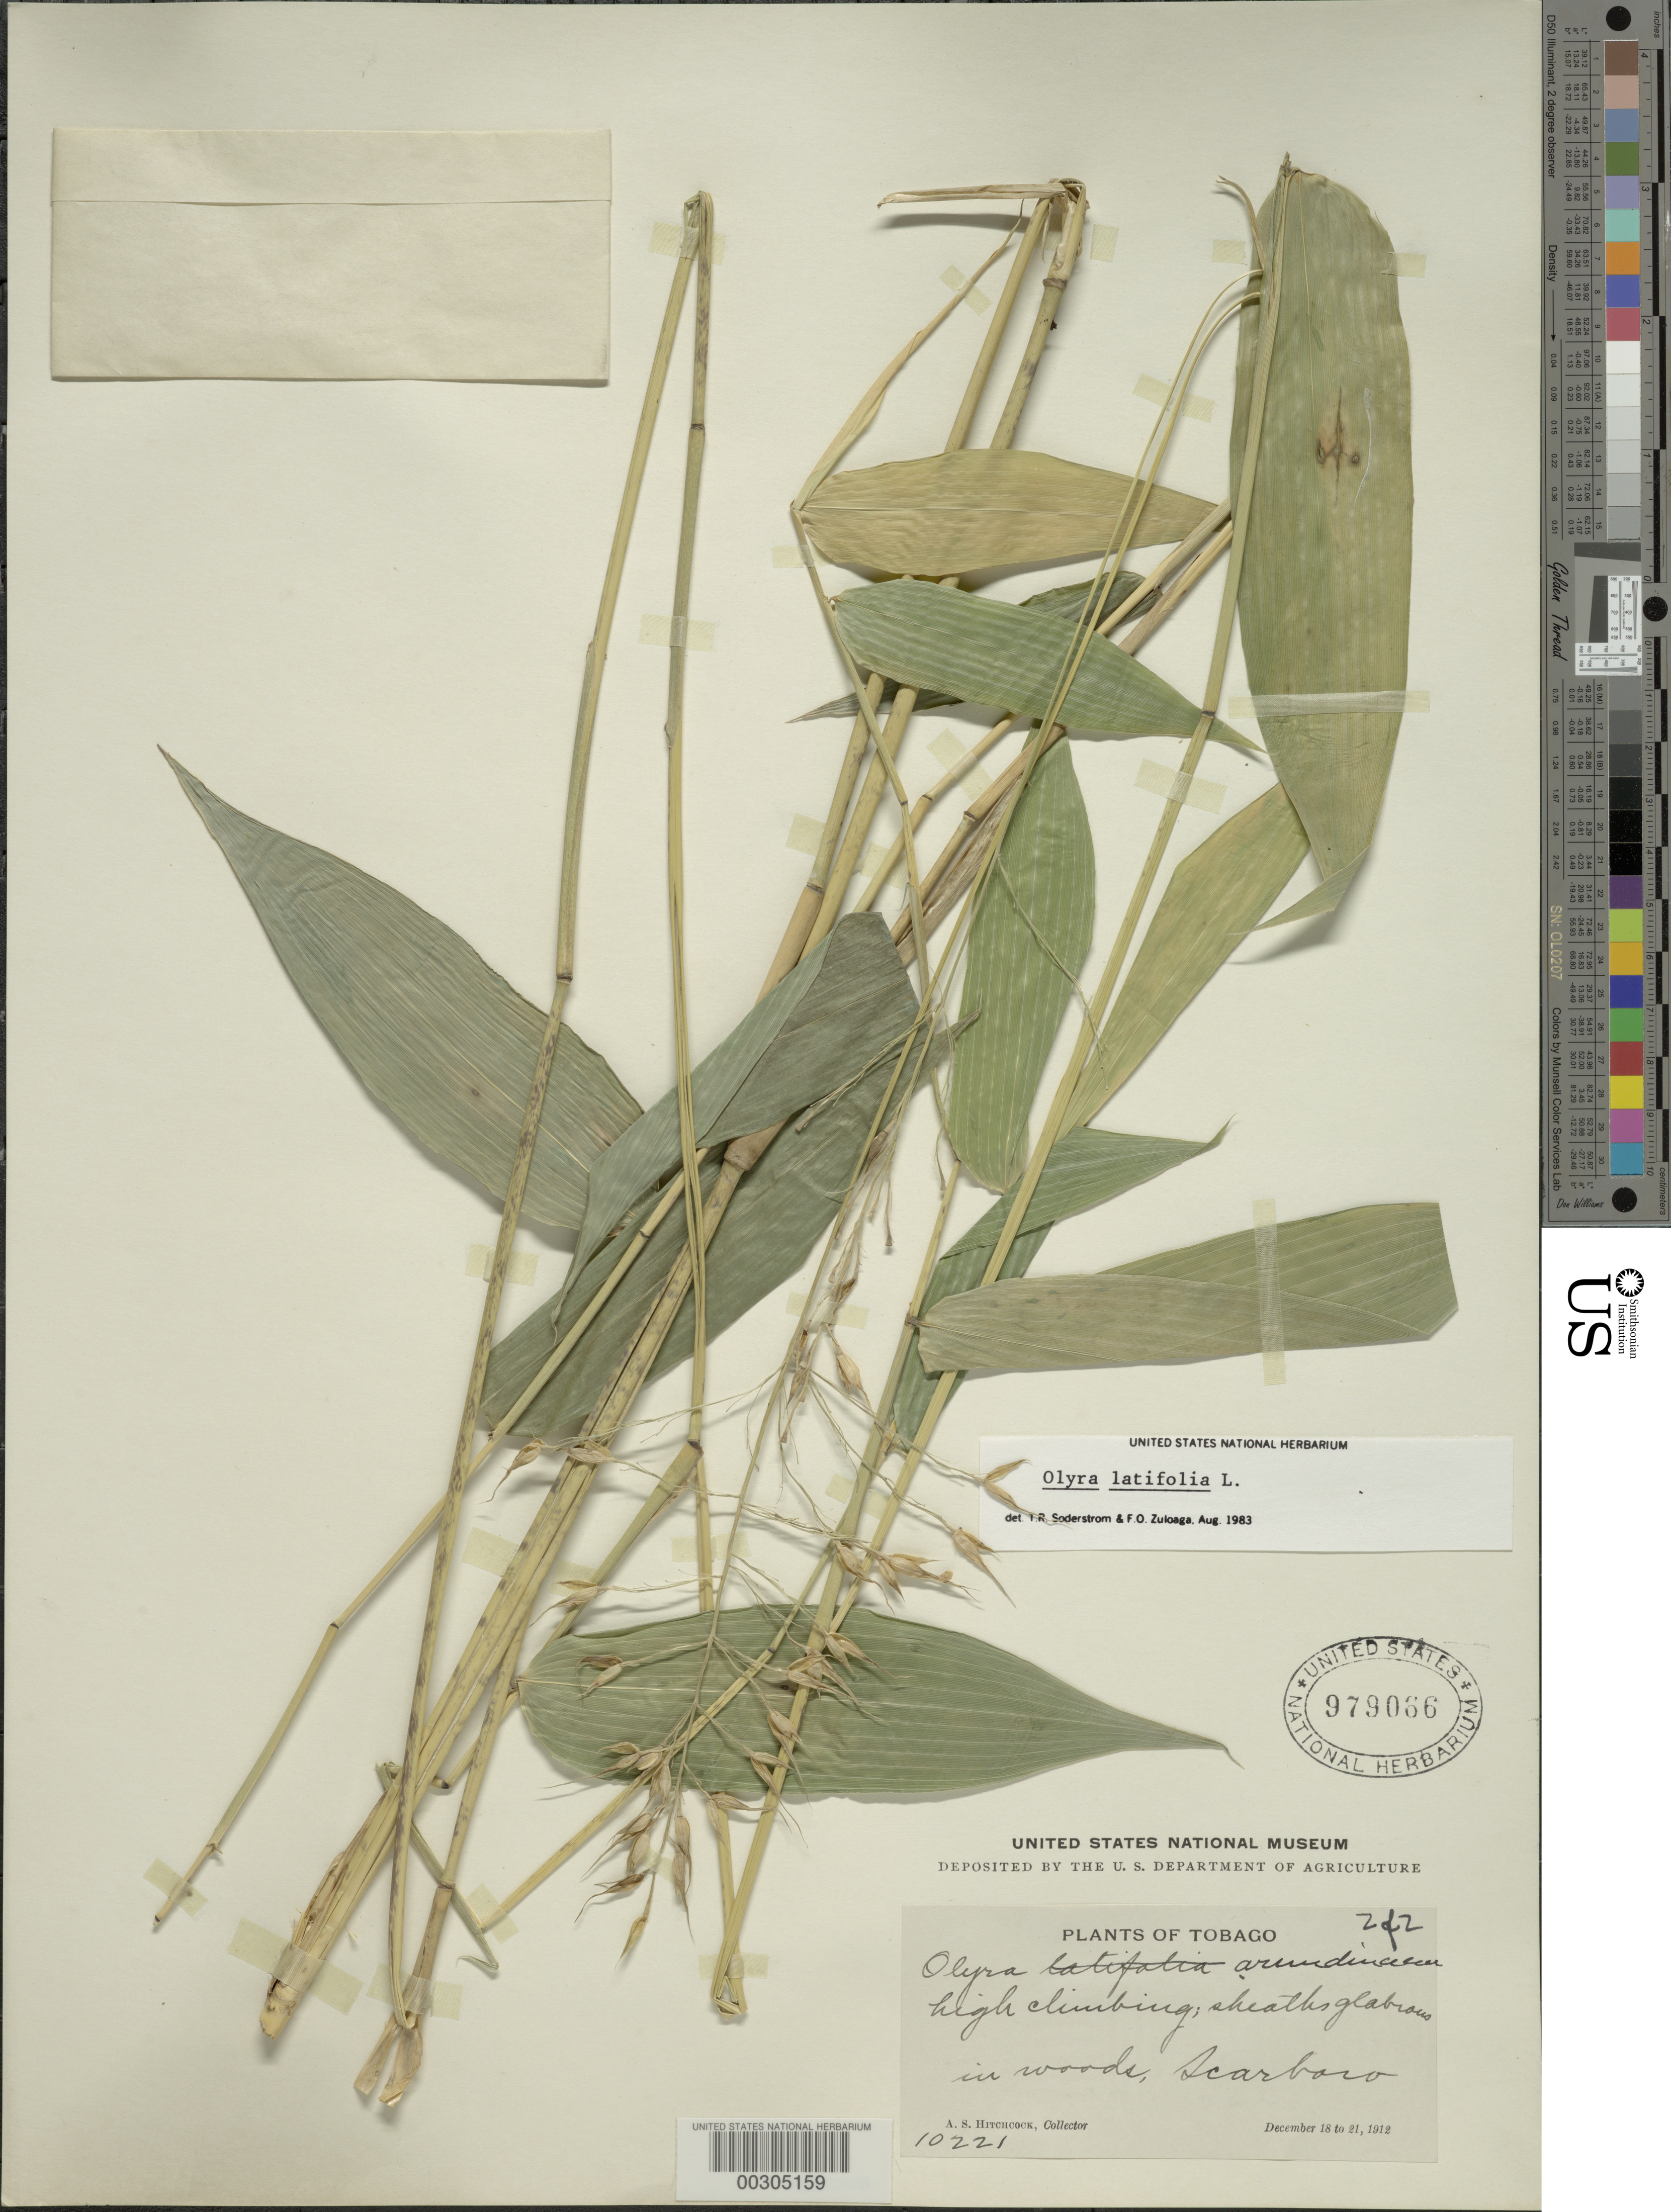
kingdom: Plantae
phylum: Tracheophyta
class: Liliopsida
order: Poales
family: Poaceae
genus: Olyra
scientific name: Olyra latifolia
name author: L.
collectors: A. S. Hitchcock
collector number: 10221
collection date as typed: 18 Dec 1912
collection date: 1912-12-18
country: Trinidad and Tobago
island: Tobago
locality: Scarboro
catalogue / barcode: US 979066